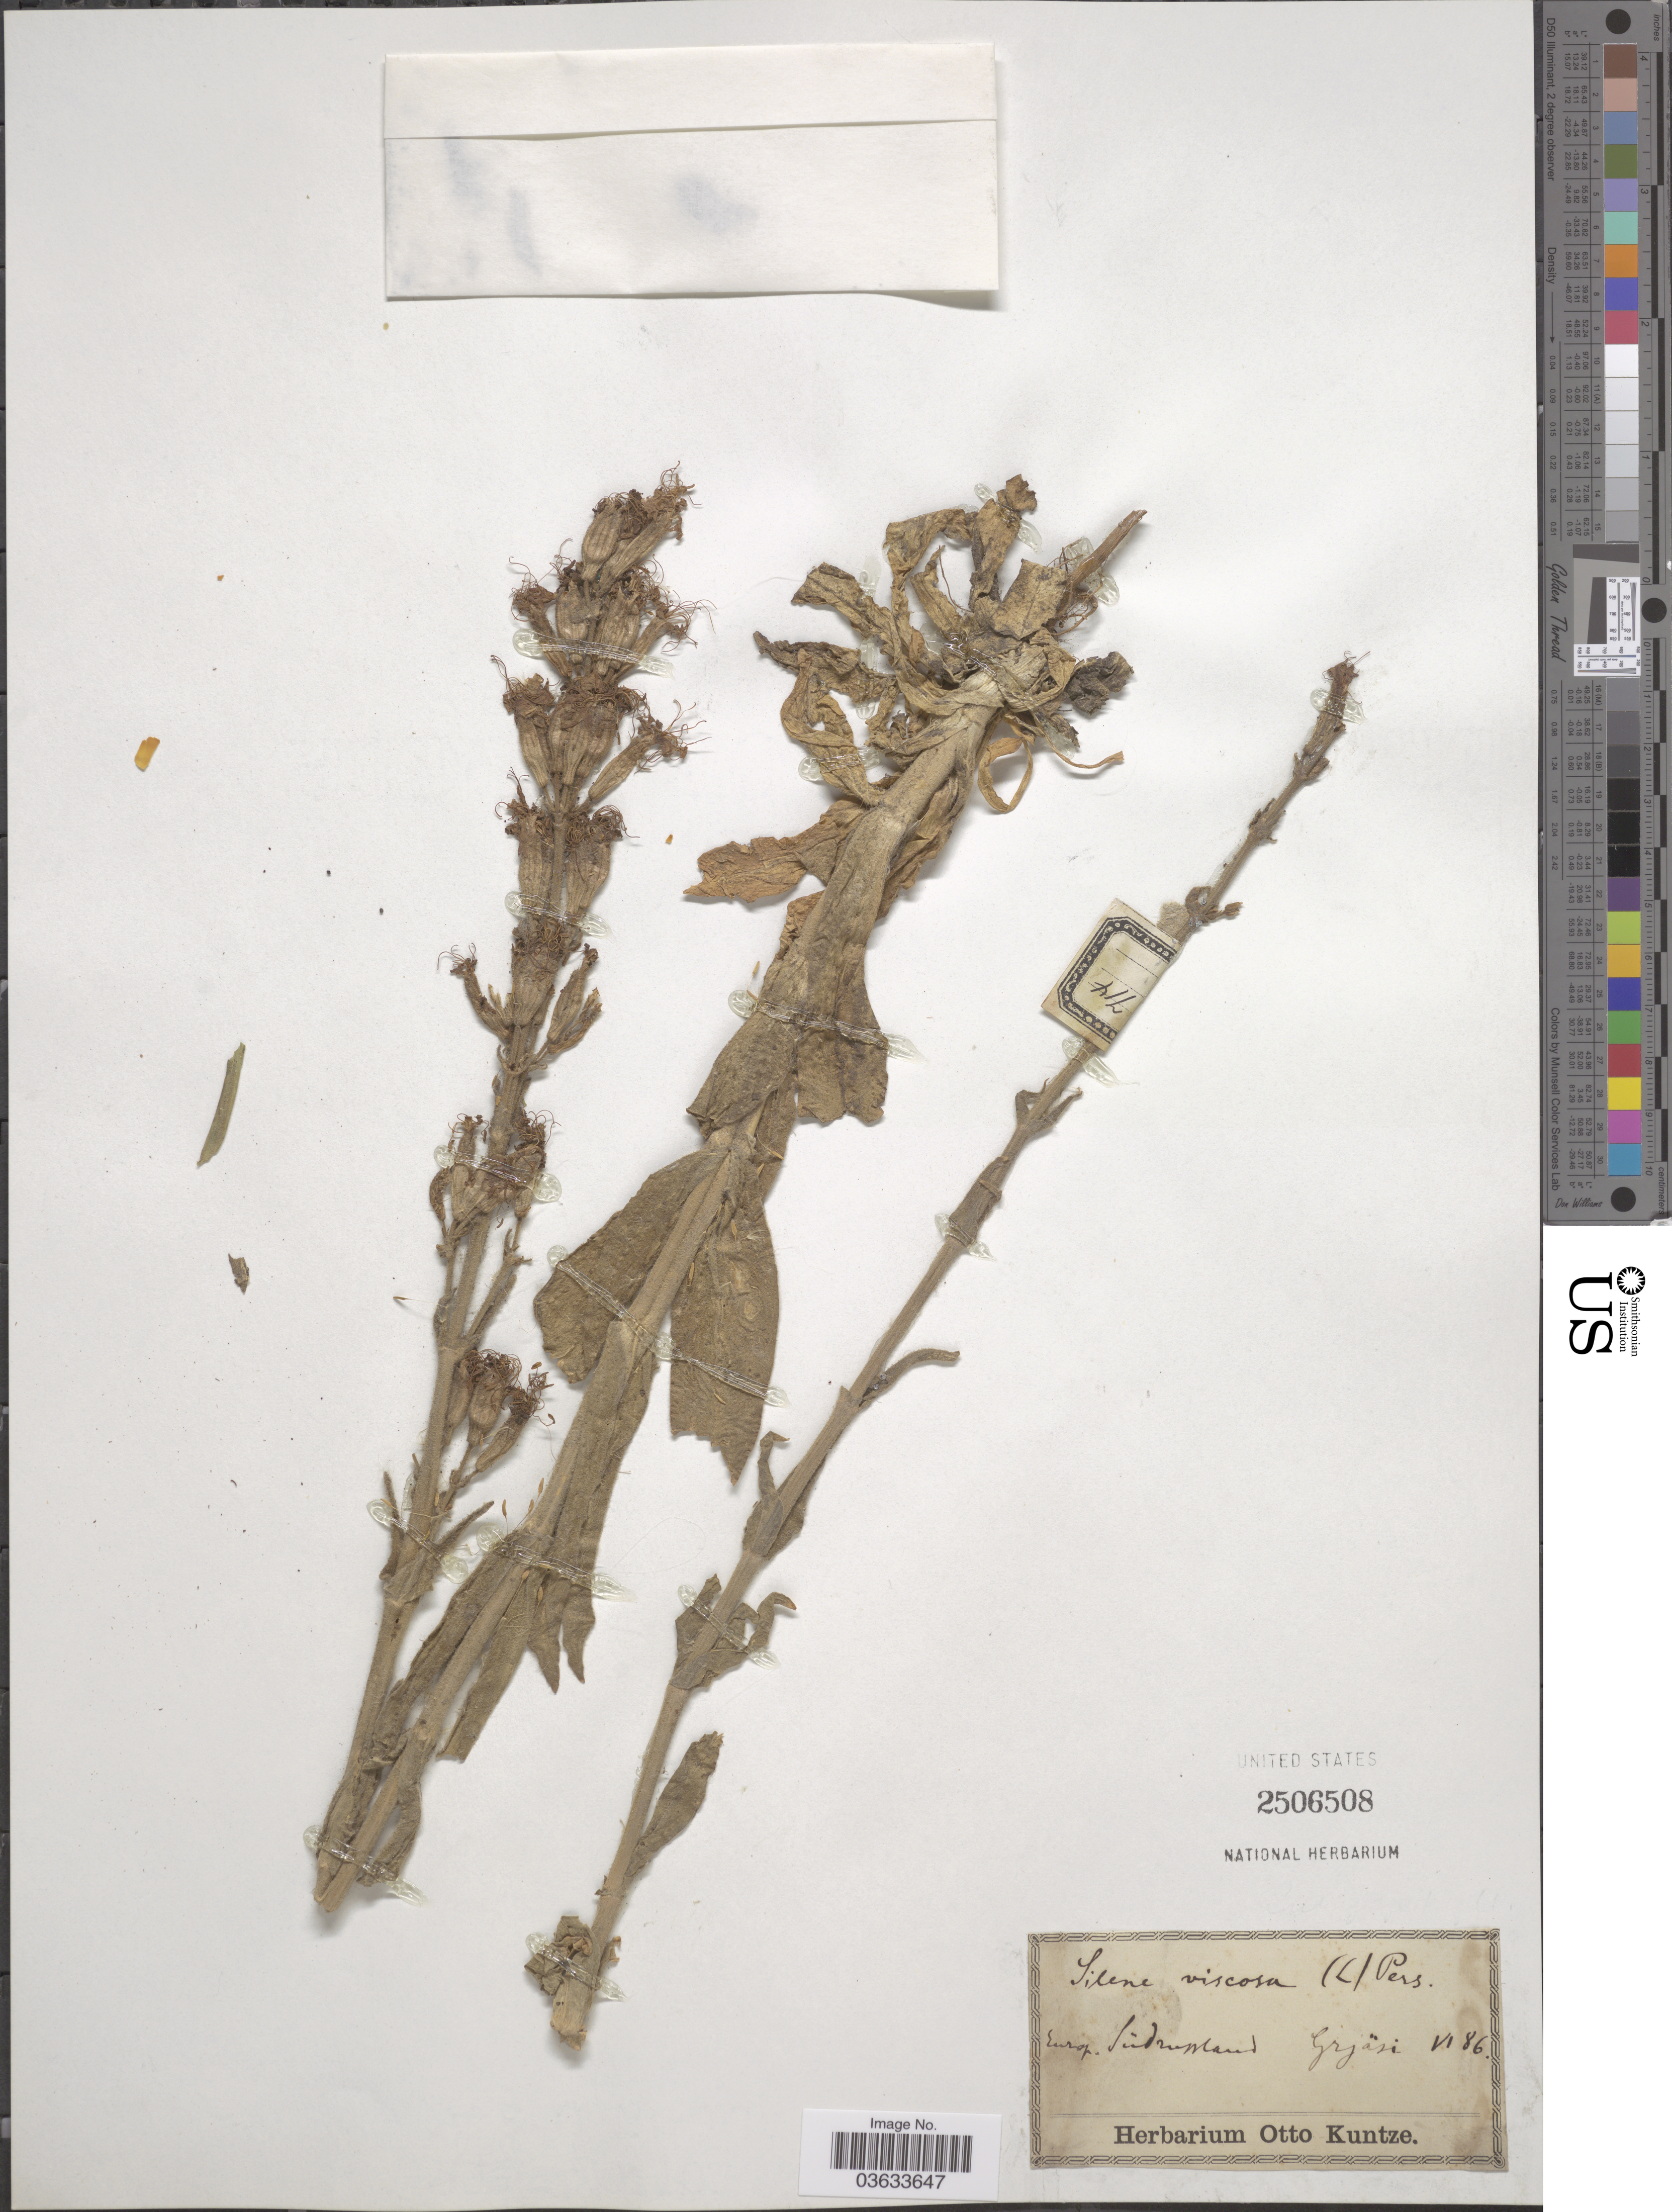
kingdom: Plantae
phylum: Tracheophyta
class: Magnoliopsida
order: Caryophyllales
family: Caryophyllaceae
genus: Silene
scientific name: Silene viscosa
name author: (L.) Pers.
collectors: ex herb. Otto Kuntze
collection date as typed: Transcribed d/m/y: /6/86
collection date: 1886-06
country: Russian Federation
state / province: Lipetsk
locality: Europ. Südrussland, Grjäsi.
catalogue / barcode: US 2506508